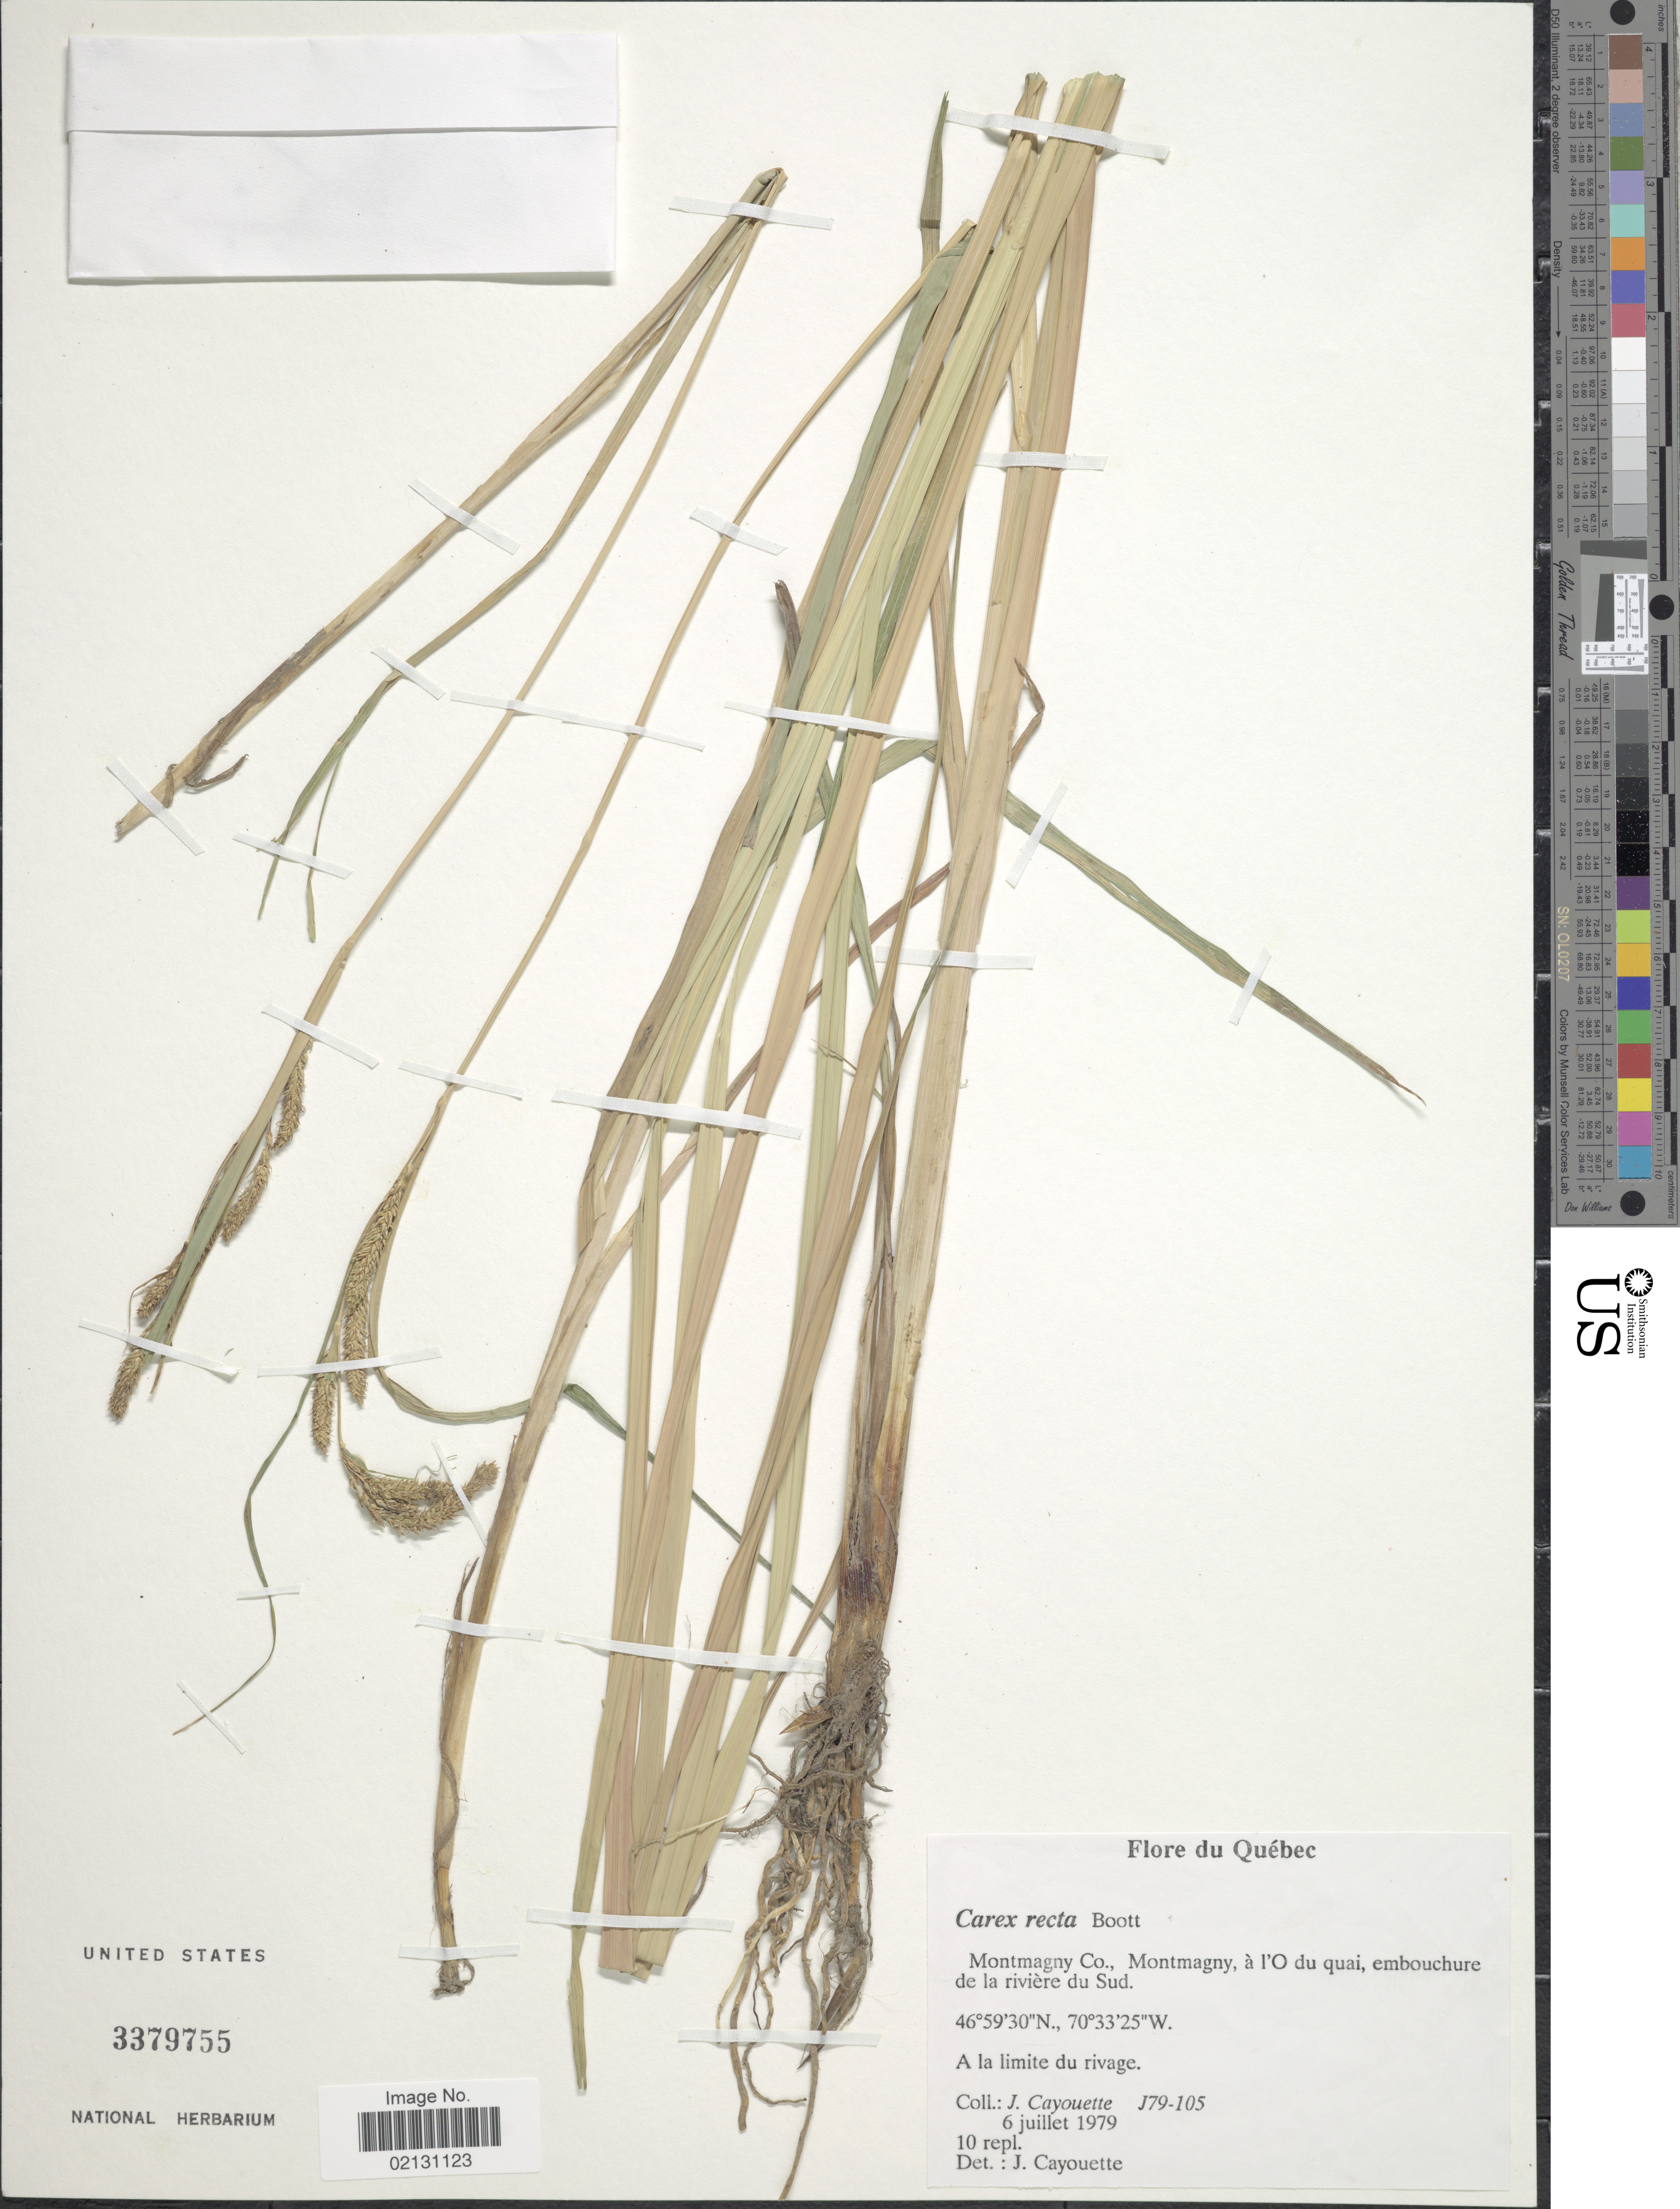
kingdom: Plantae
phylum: Tracheophyta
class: Liliopsida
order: Poales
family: Cyperaceae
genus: Carex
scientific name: Carex recta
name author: Boott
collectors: J. Cayouette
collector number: J79-105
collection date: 1979-07-06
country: Canada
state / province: Quebec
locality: Montmagny Co., Montmagny, à l'O du quai, embouchure de la rivière du Sud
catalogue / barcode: US 3379755